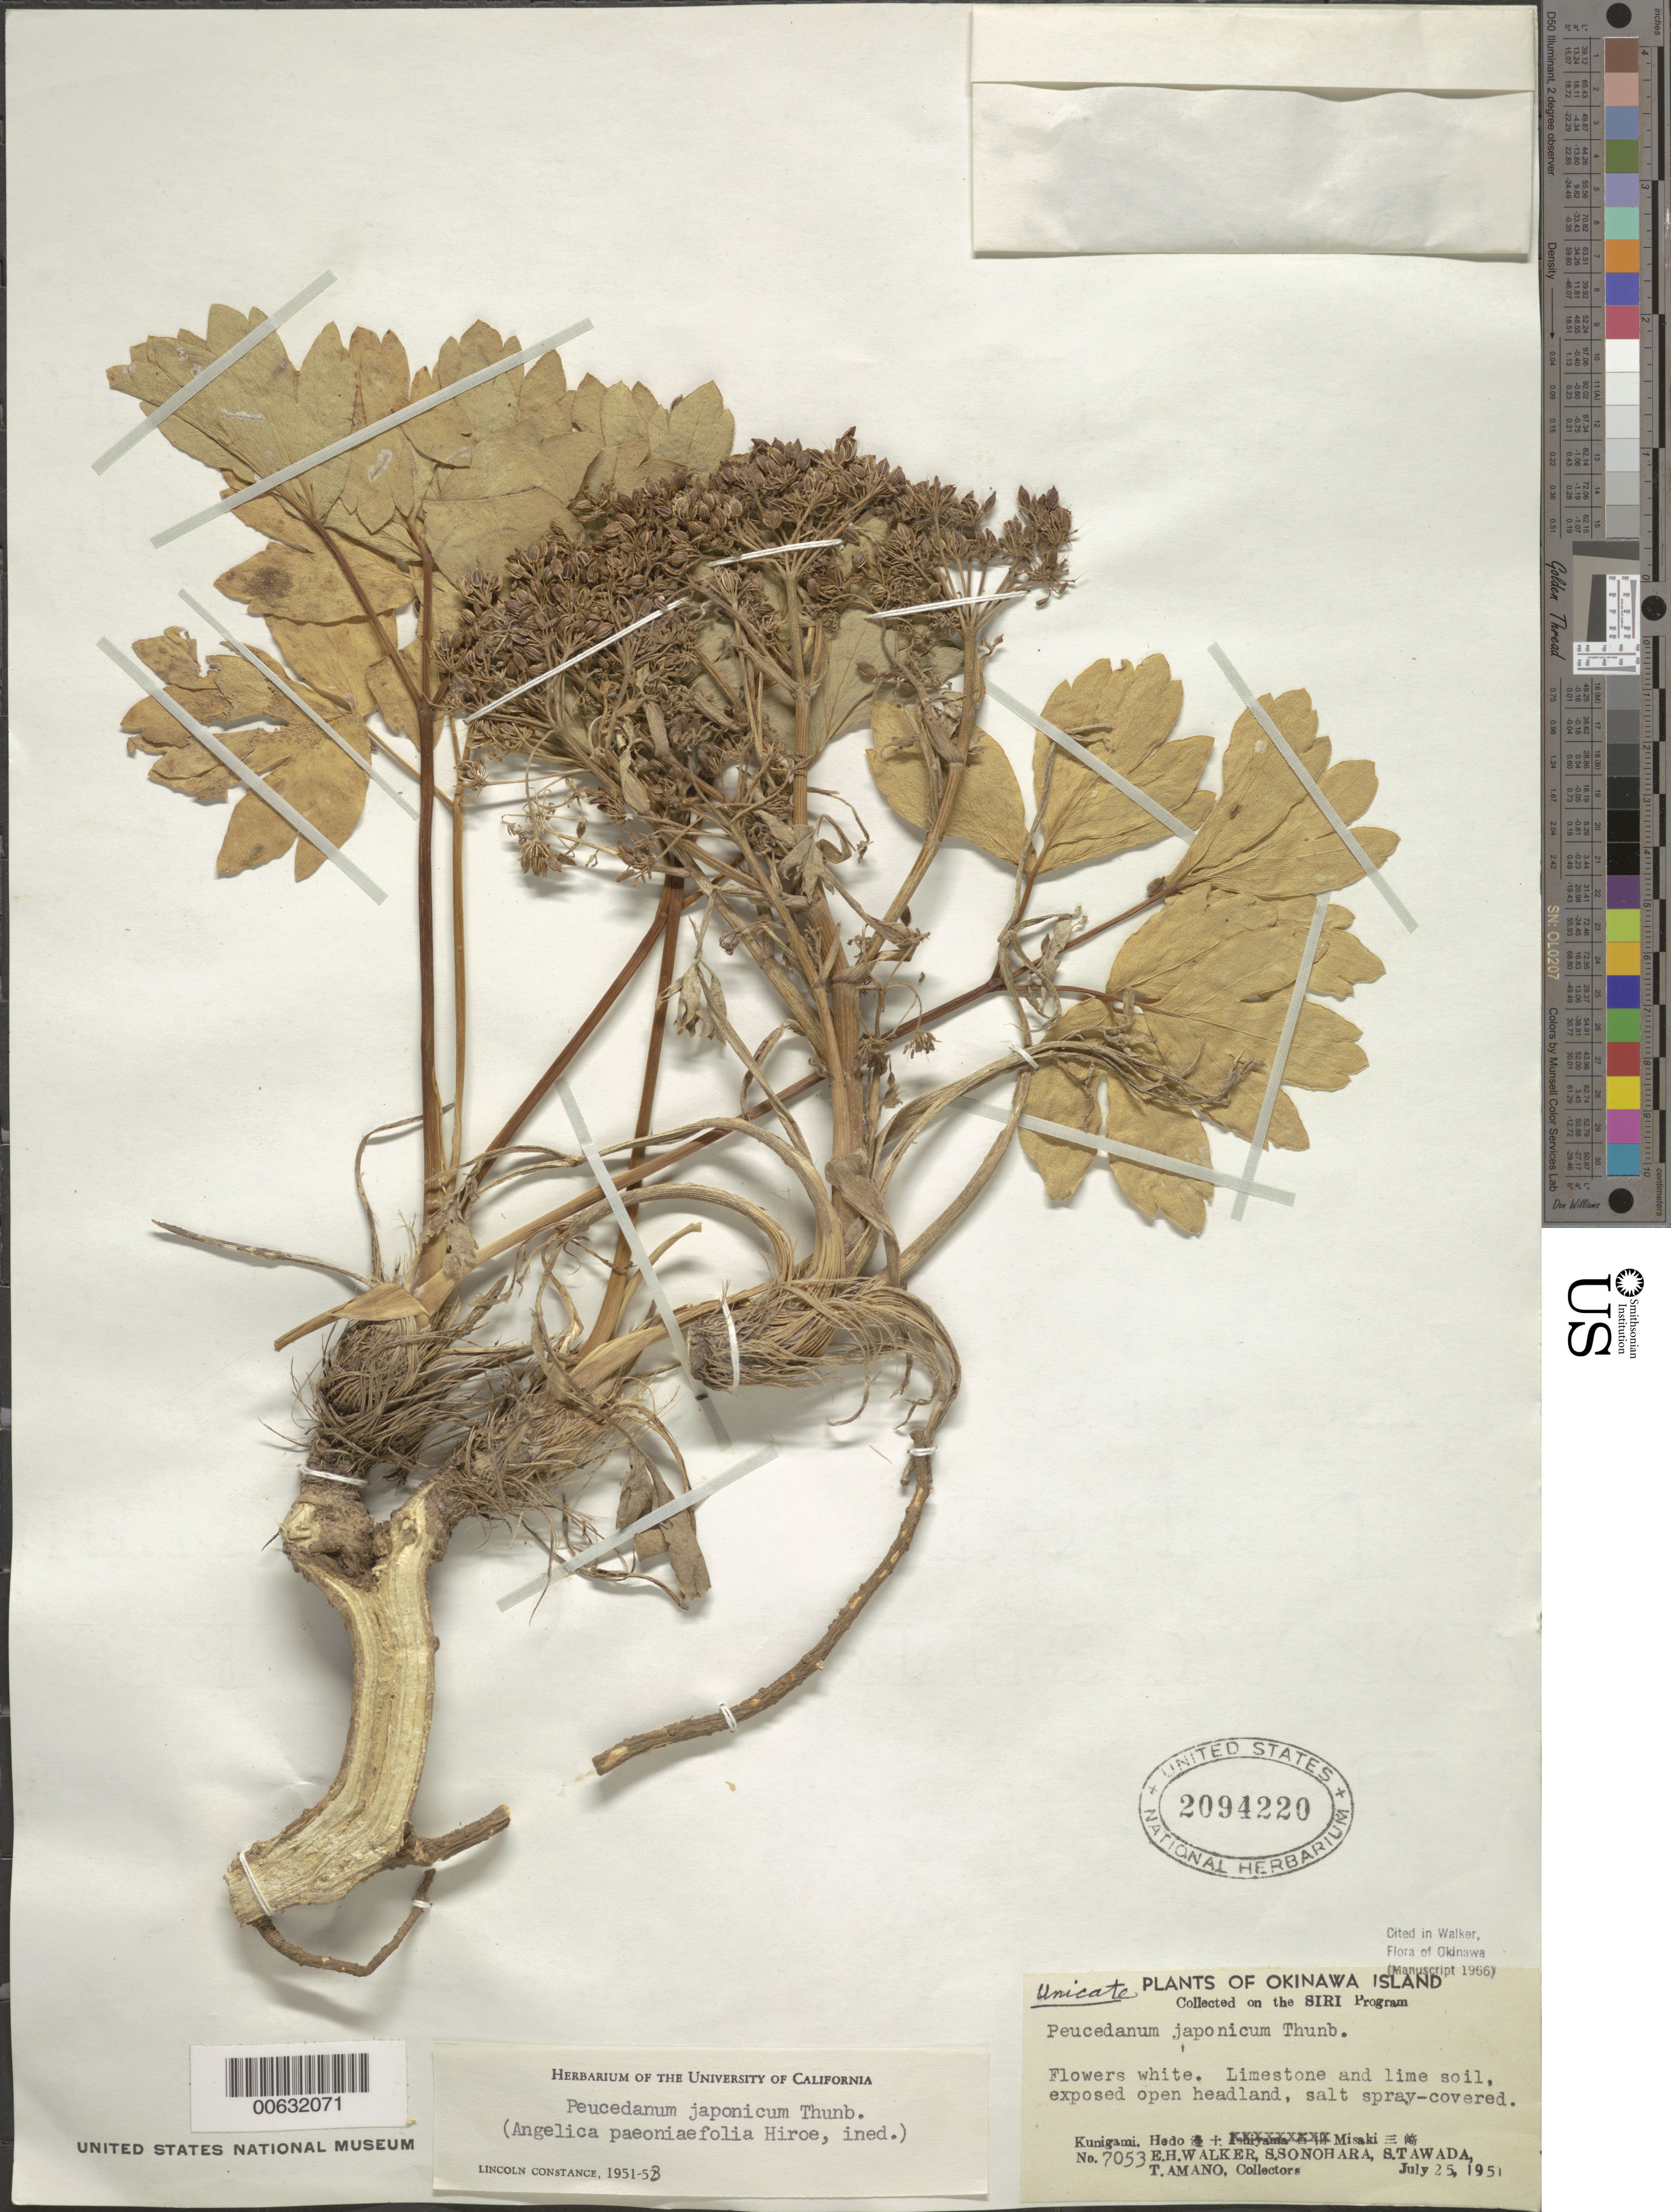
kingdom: Plantae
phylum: Tracheophyta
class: Magnoliopsida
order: Apiales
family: Apiaceae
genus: Peucedanum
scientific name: Peucedanum japonicum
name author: Thunb.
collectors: E. H. Walker, S. Tawada & S. Sonohara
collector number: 7053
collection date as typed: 25 Jul 1951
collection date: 1951-07-25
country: Japan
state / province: Okinawa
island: Okinawa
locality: Kunigami, Hedo, Misaki [Okinawa Is.]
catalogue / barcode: US 2094220